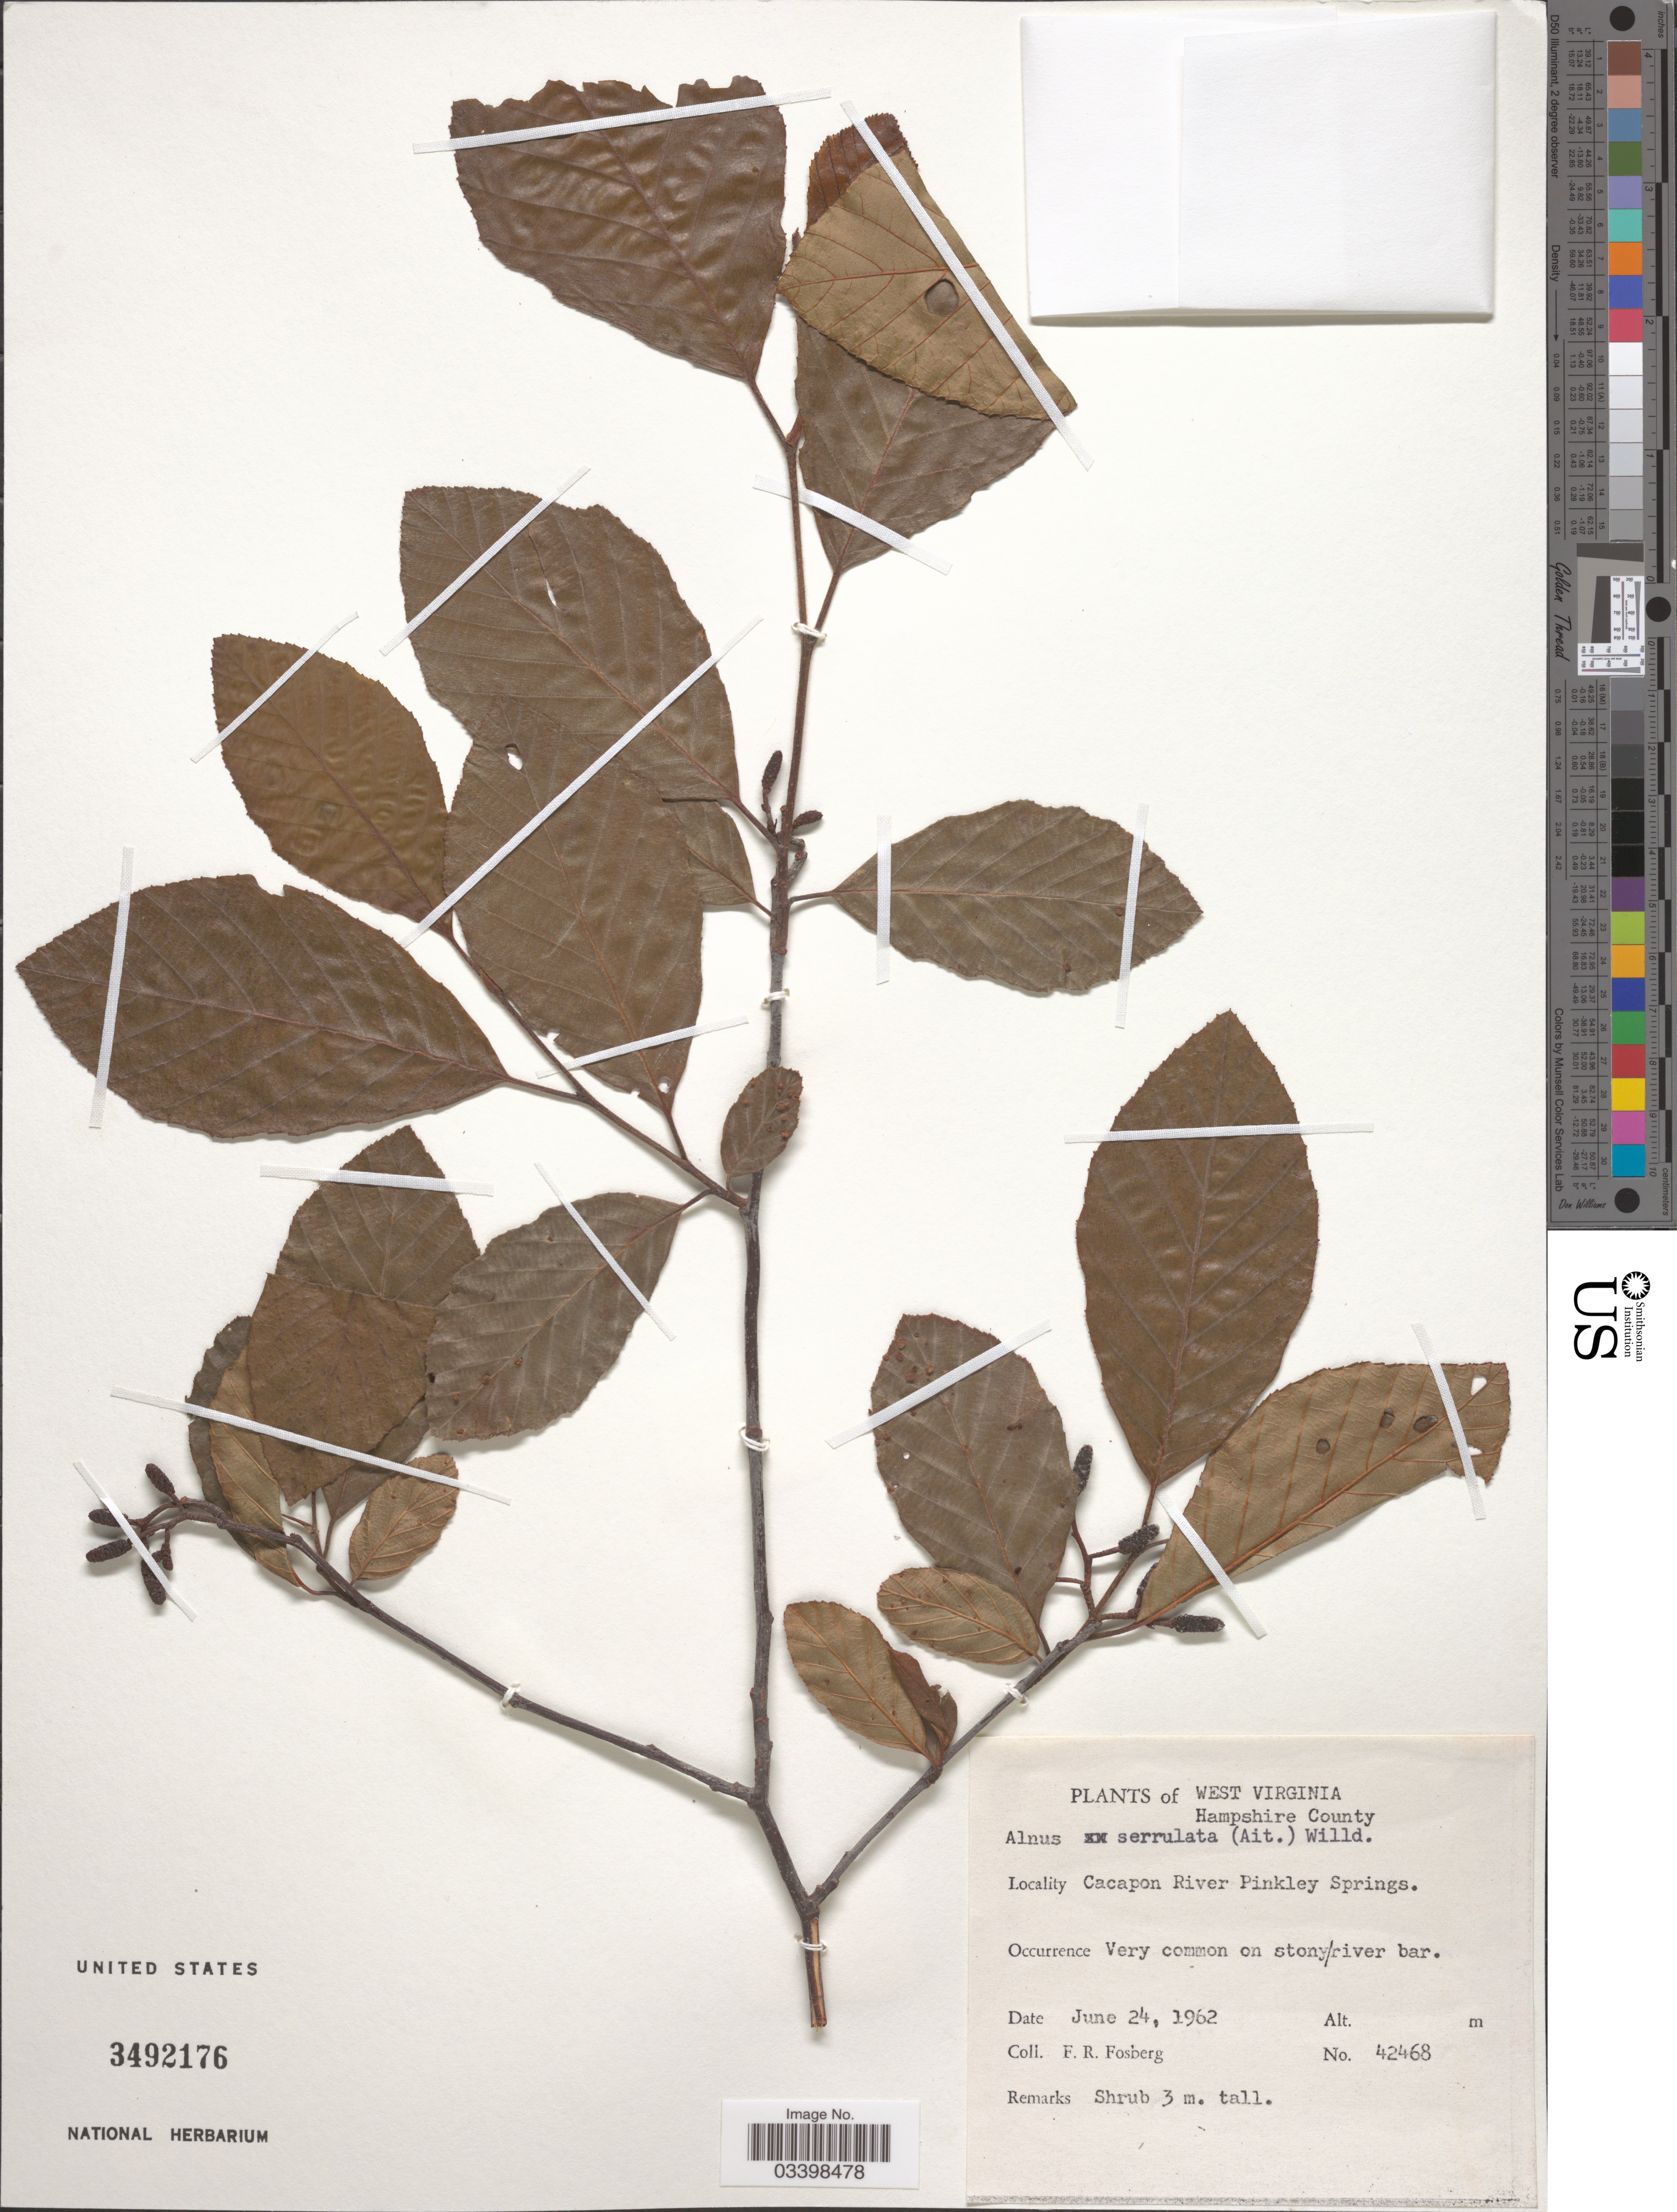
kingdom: Plantae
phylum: Tracheophyta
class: Magnoliopsida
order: Fagales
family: Betulaceae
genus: Alnus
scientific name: Alnus serrulata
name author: (Aiton) Willd.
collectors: F. R. Fosberg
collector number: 42468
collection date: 1962-06-24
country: United States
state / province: West Virginia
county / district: Hampshire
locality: Hampshire County. Cacapon River Pinkley Springs.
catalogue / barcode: US 3492176